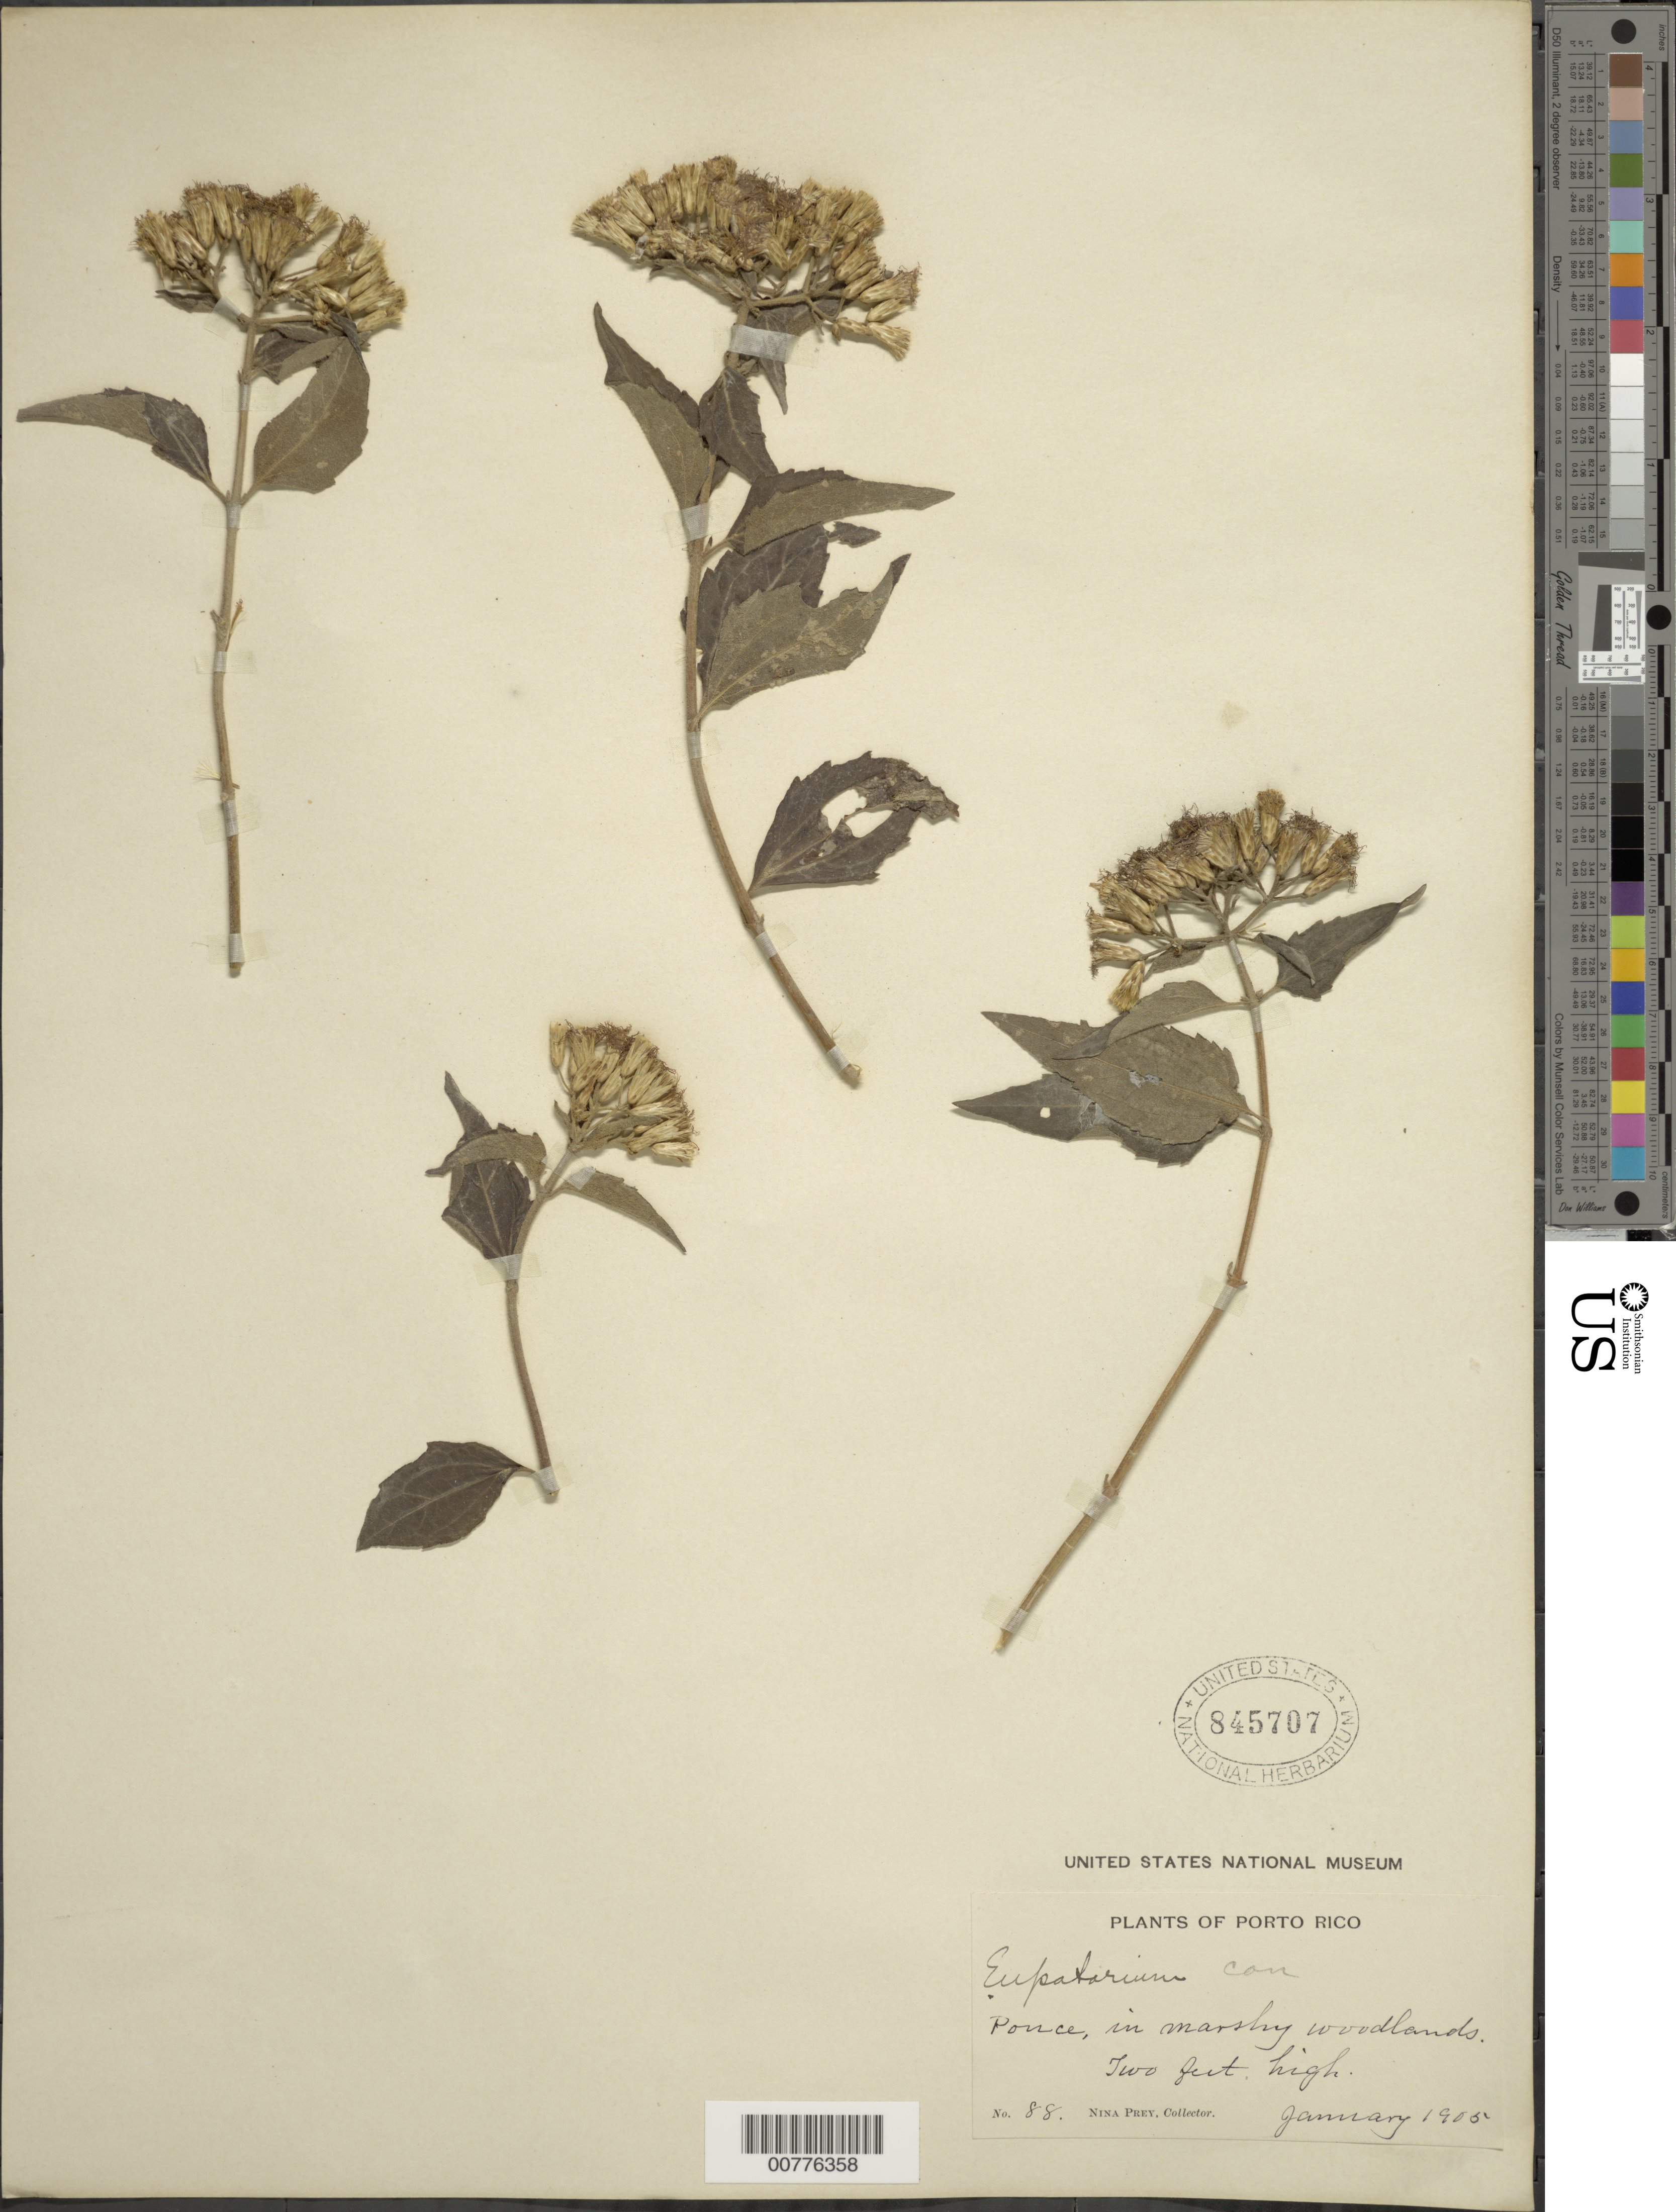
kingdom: Plantae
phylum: Tracheophyta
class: Magnoliopsida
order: Asterales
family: Asteraceae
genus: Chromolaena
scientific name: Chromolaena odorata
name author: (L.) R.M. King & H. Rob.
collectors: N. Prey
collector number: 88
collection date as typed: Jan 1905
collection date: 1905-01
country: Puerto Rico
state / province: Ponce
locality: Ponce, in marshy woodlands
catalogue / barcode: US 845707